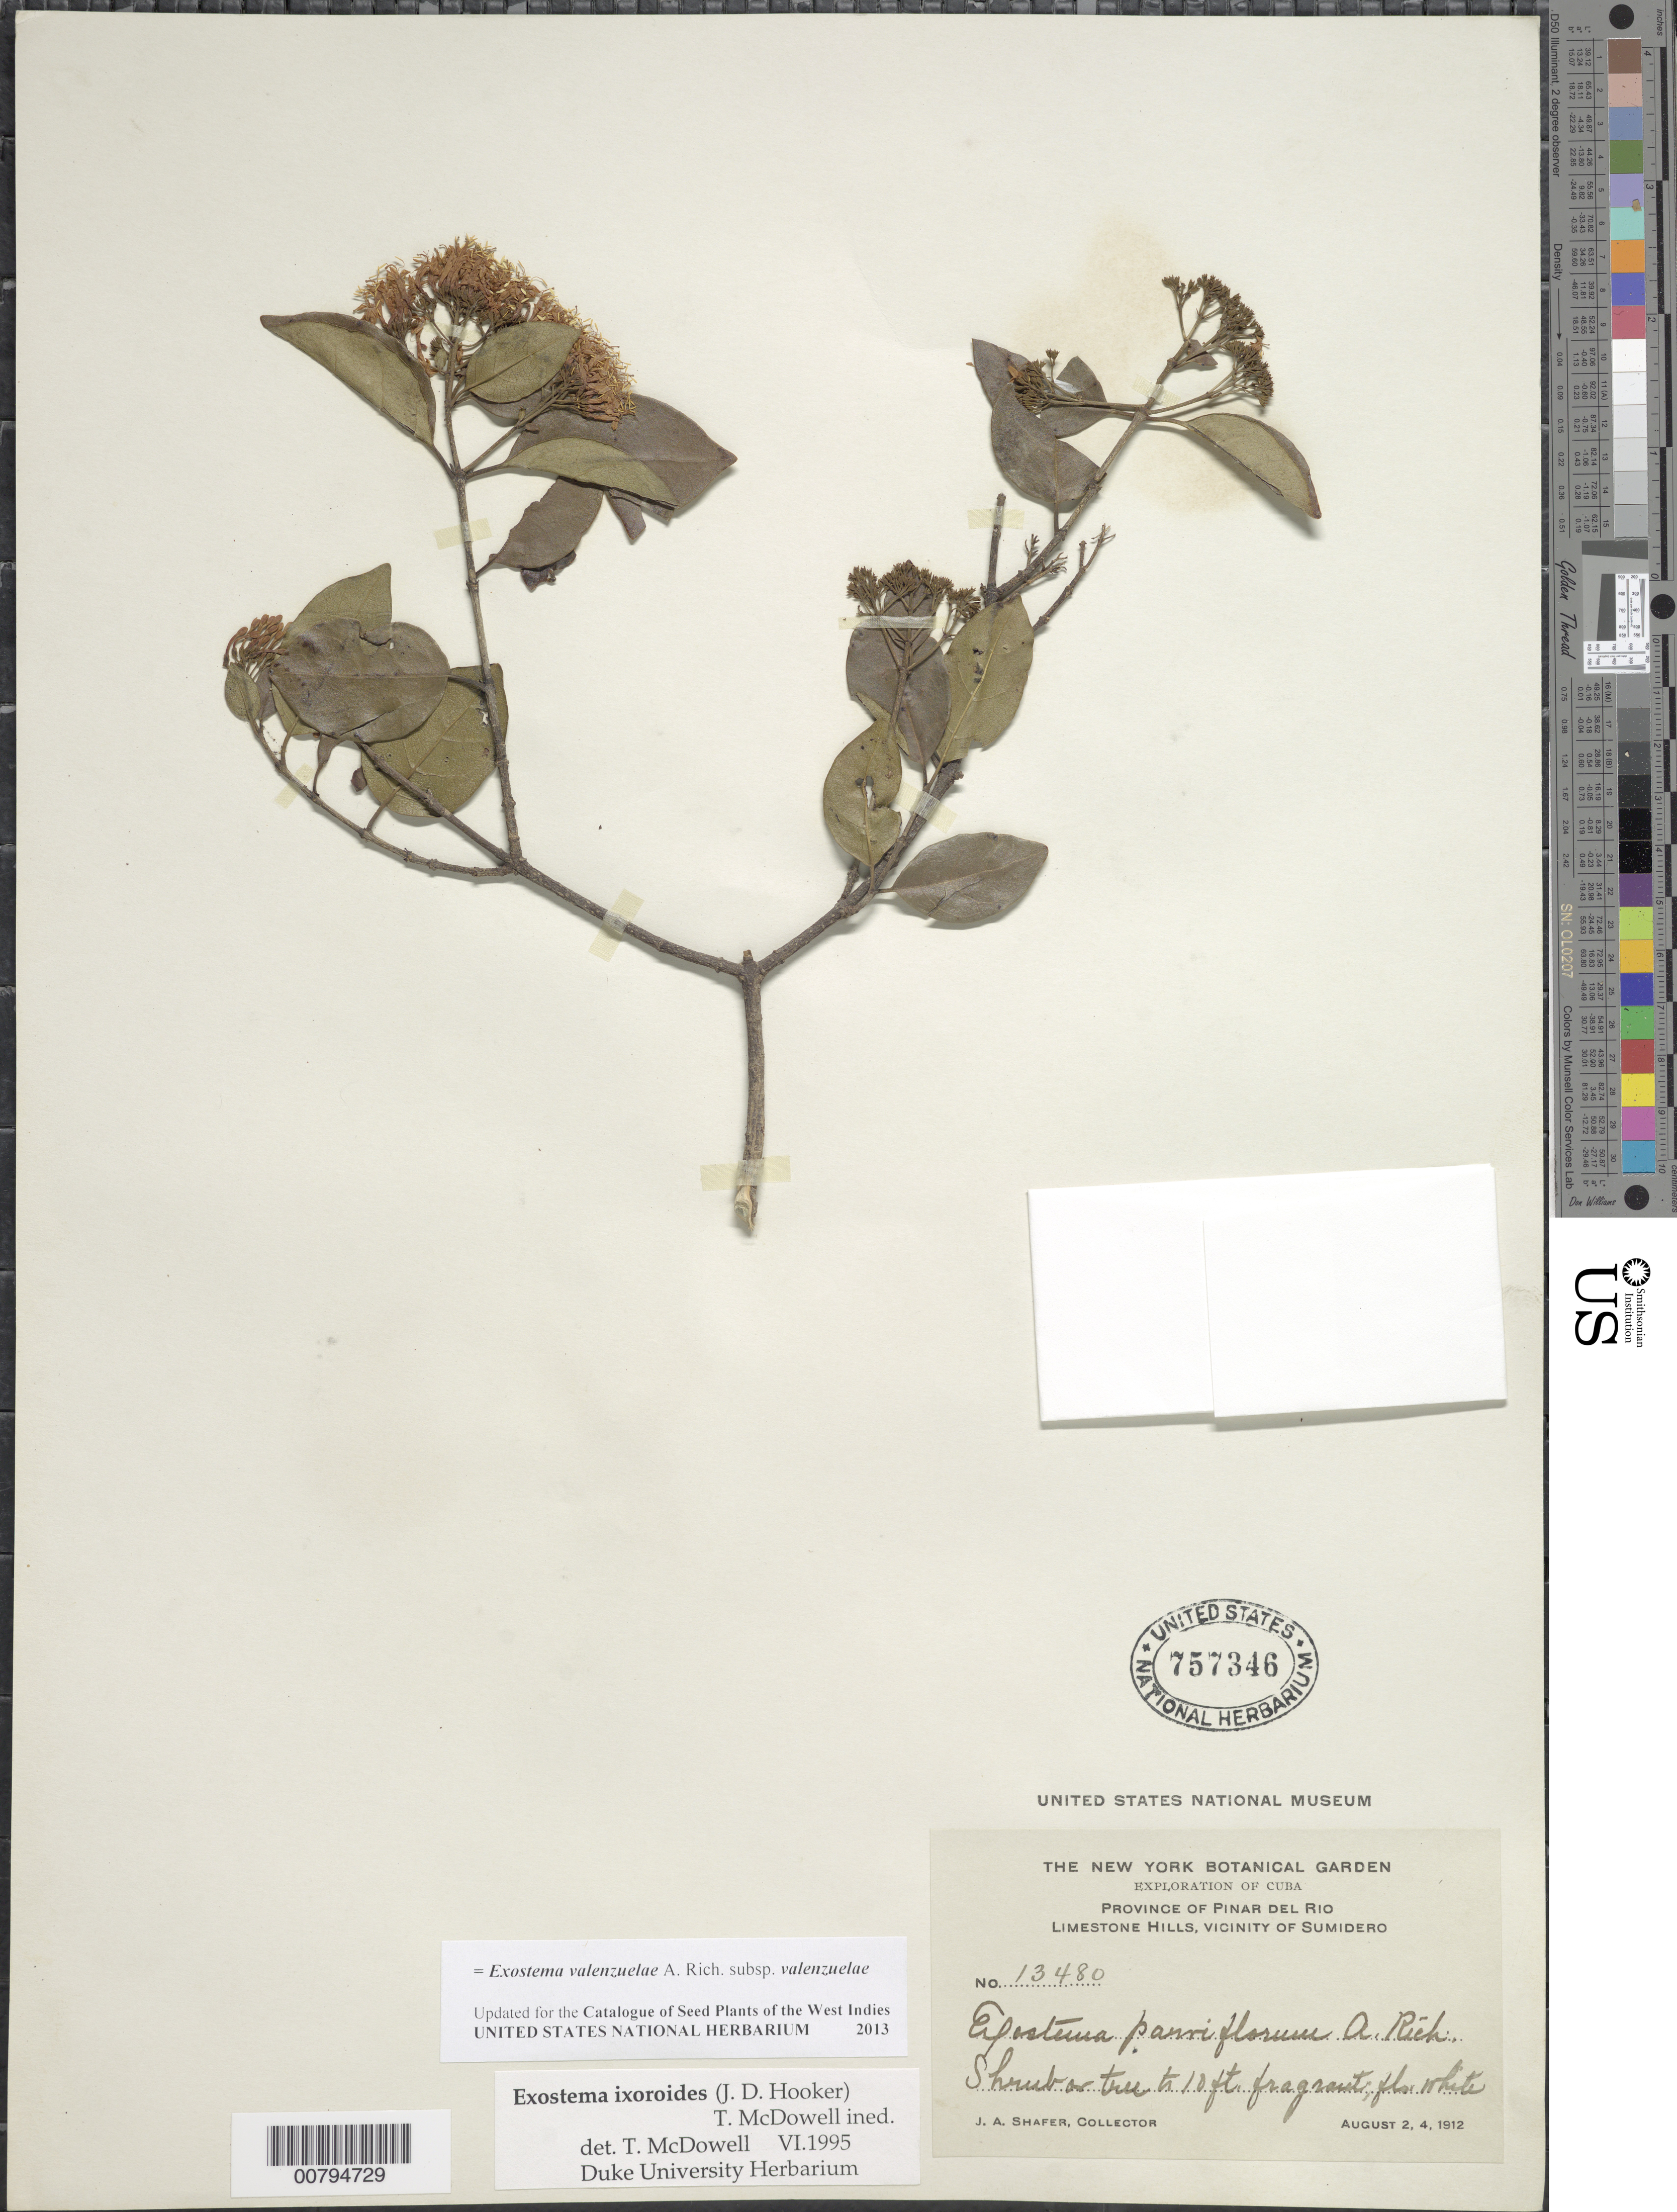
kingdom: Plantae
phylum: Tracheophyta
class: Magnoliopsida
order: Gentianales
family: Rubiaceae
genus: Exostema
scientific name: Exostema valenzuelae subsp. valenzuelae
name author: A. Rich.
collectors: J. A. Shafer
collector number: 13480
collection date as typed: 02 Aug 1912 and 04 Aug 1912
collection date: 1912-08-02,1912-08-04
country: Cuba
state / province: Pinar del Río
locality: Hills, vicinity of Sumidero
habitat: Limestone hills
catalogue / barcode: US 757346